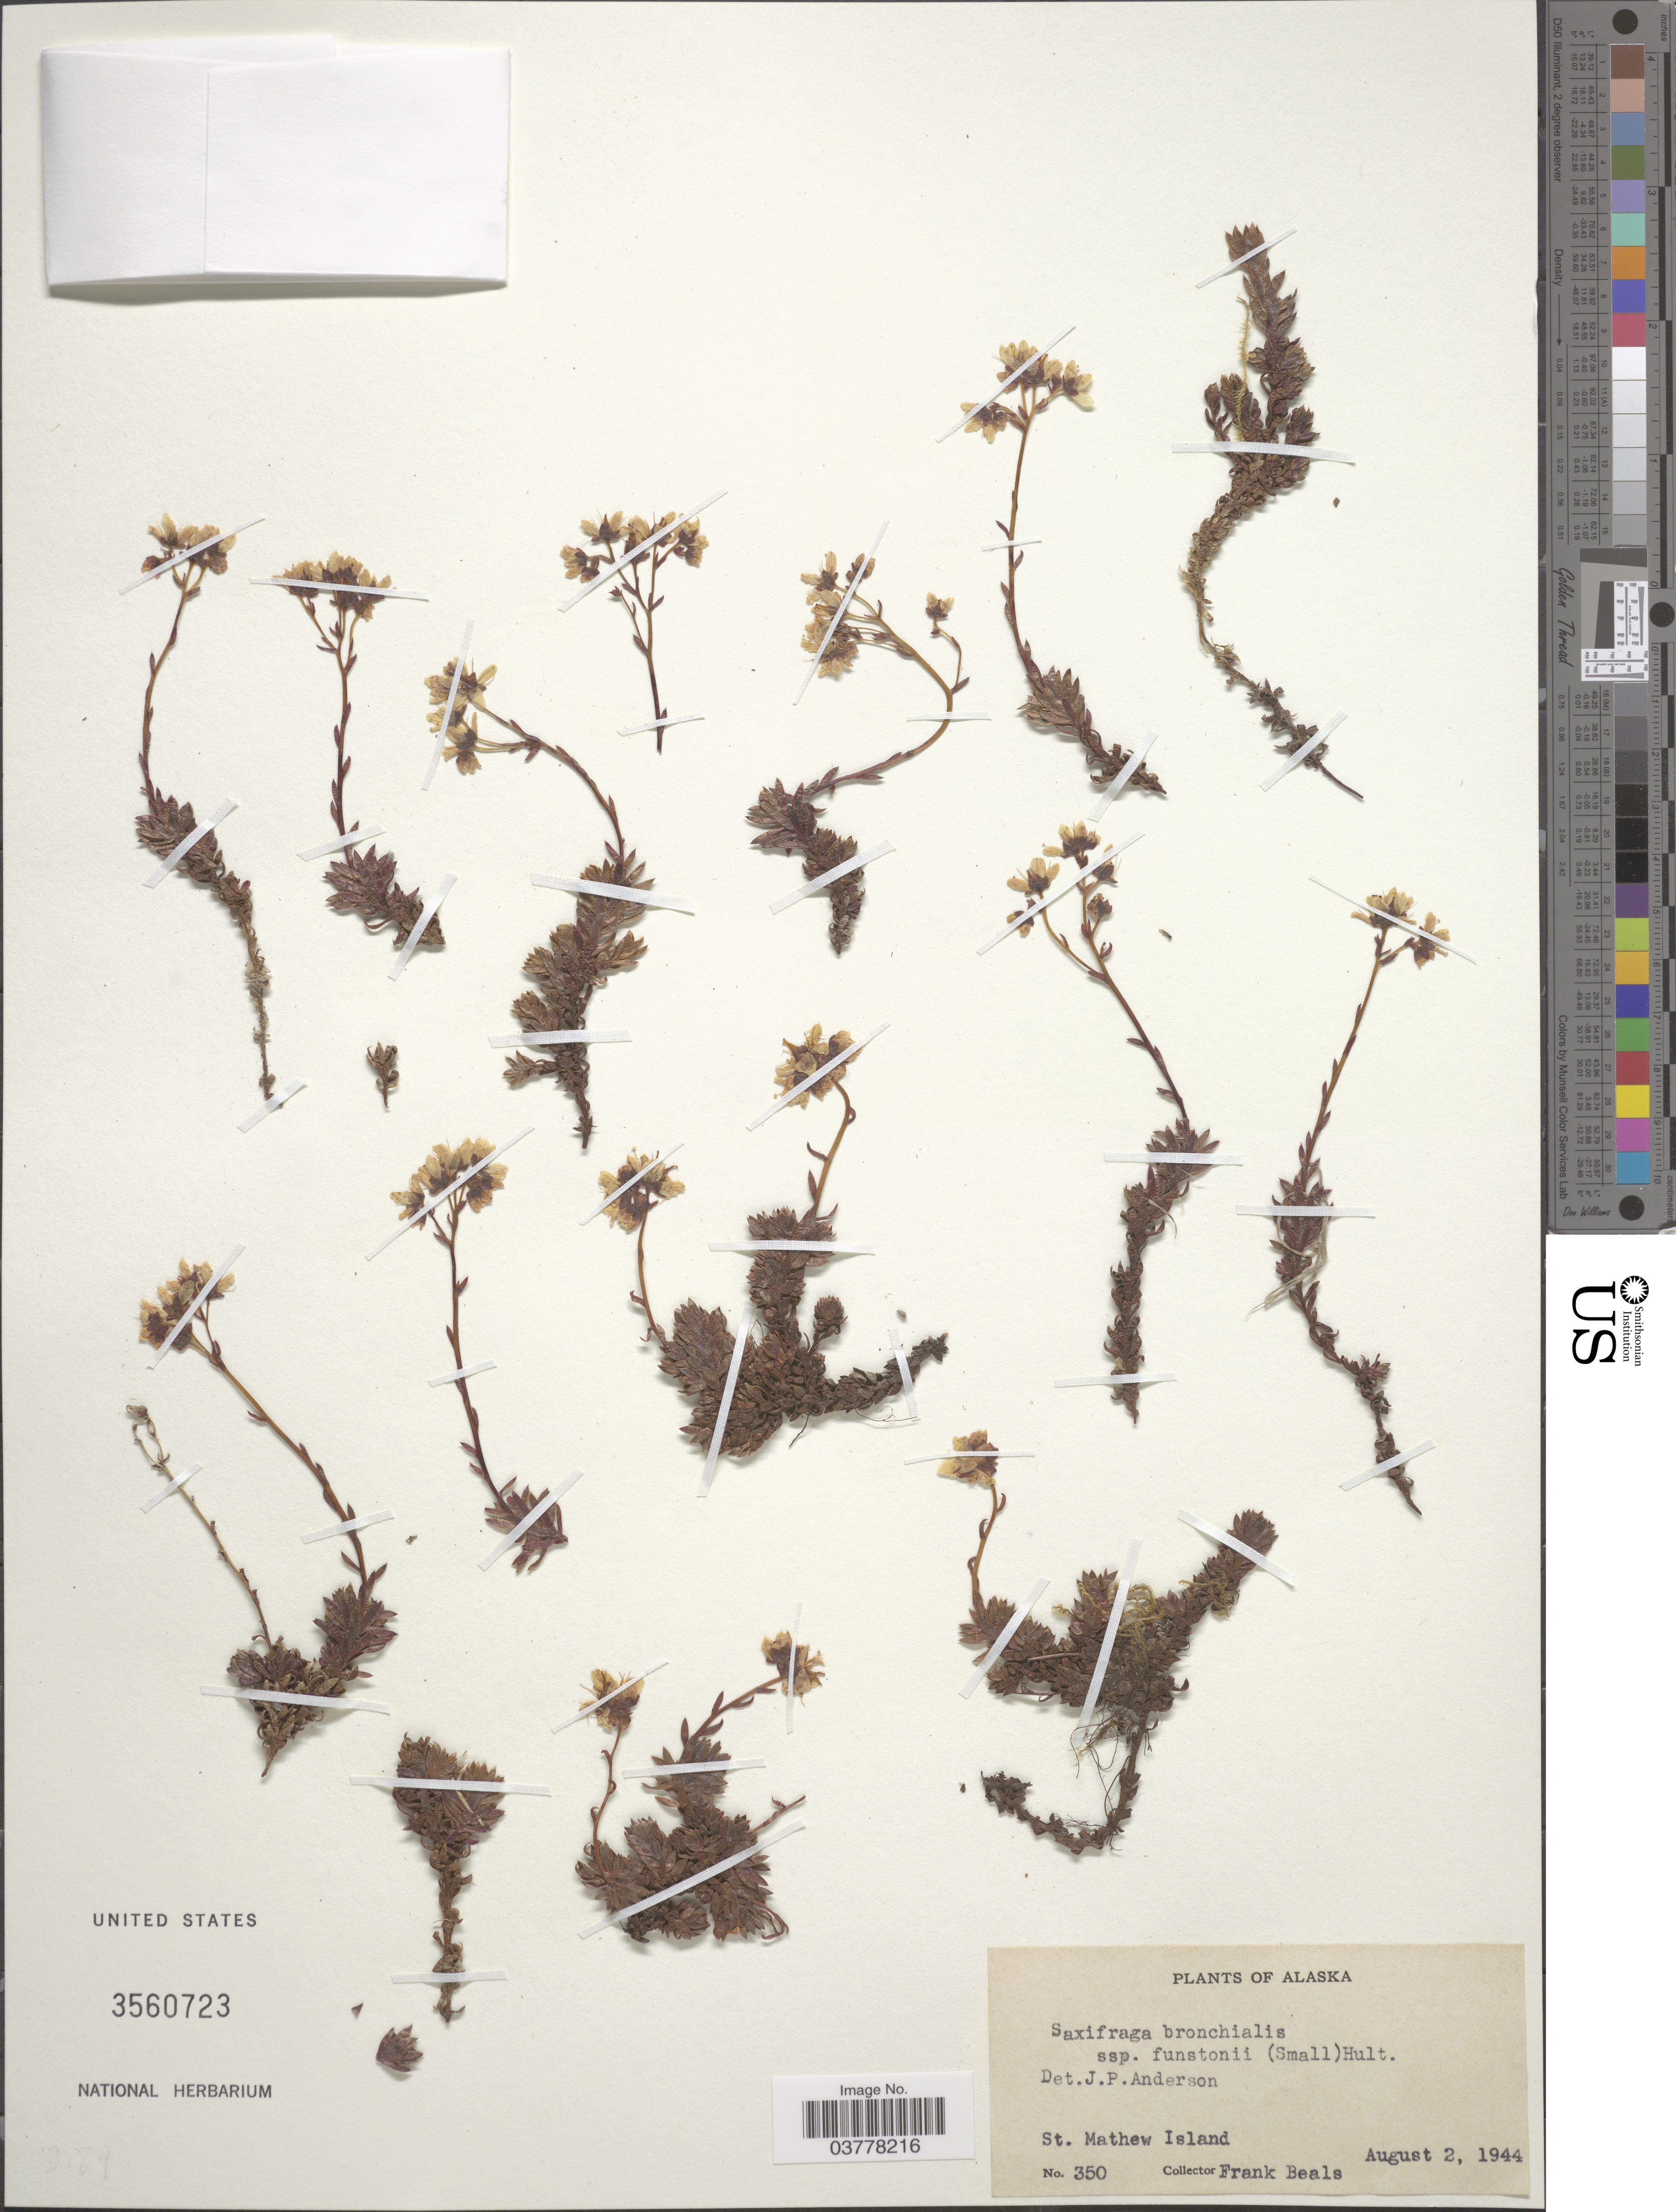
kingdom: Plantae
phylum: Tracheophyta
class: Magnoliopsida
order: Saxifragales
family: Saxifragaceae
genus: Saxifraga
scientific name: Saxifraga bronchialis subsp. funstonii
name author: (Small) Hultén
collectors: F. Beals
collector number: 350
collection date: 1944-08-02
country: United States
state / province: Alaska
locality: St. Mathew Island.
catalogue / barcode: US 3560723